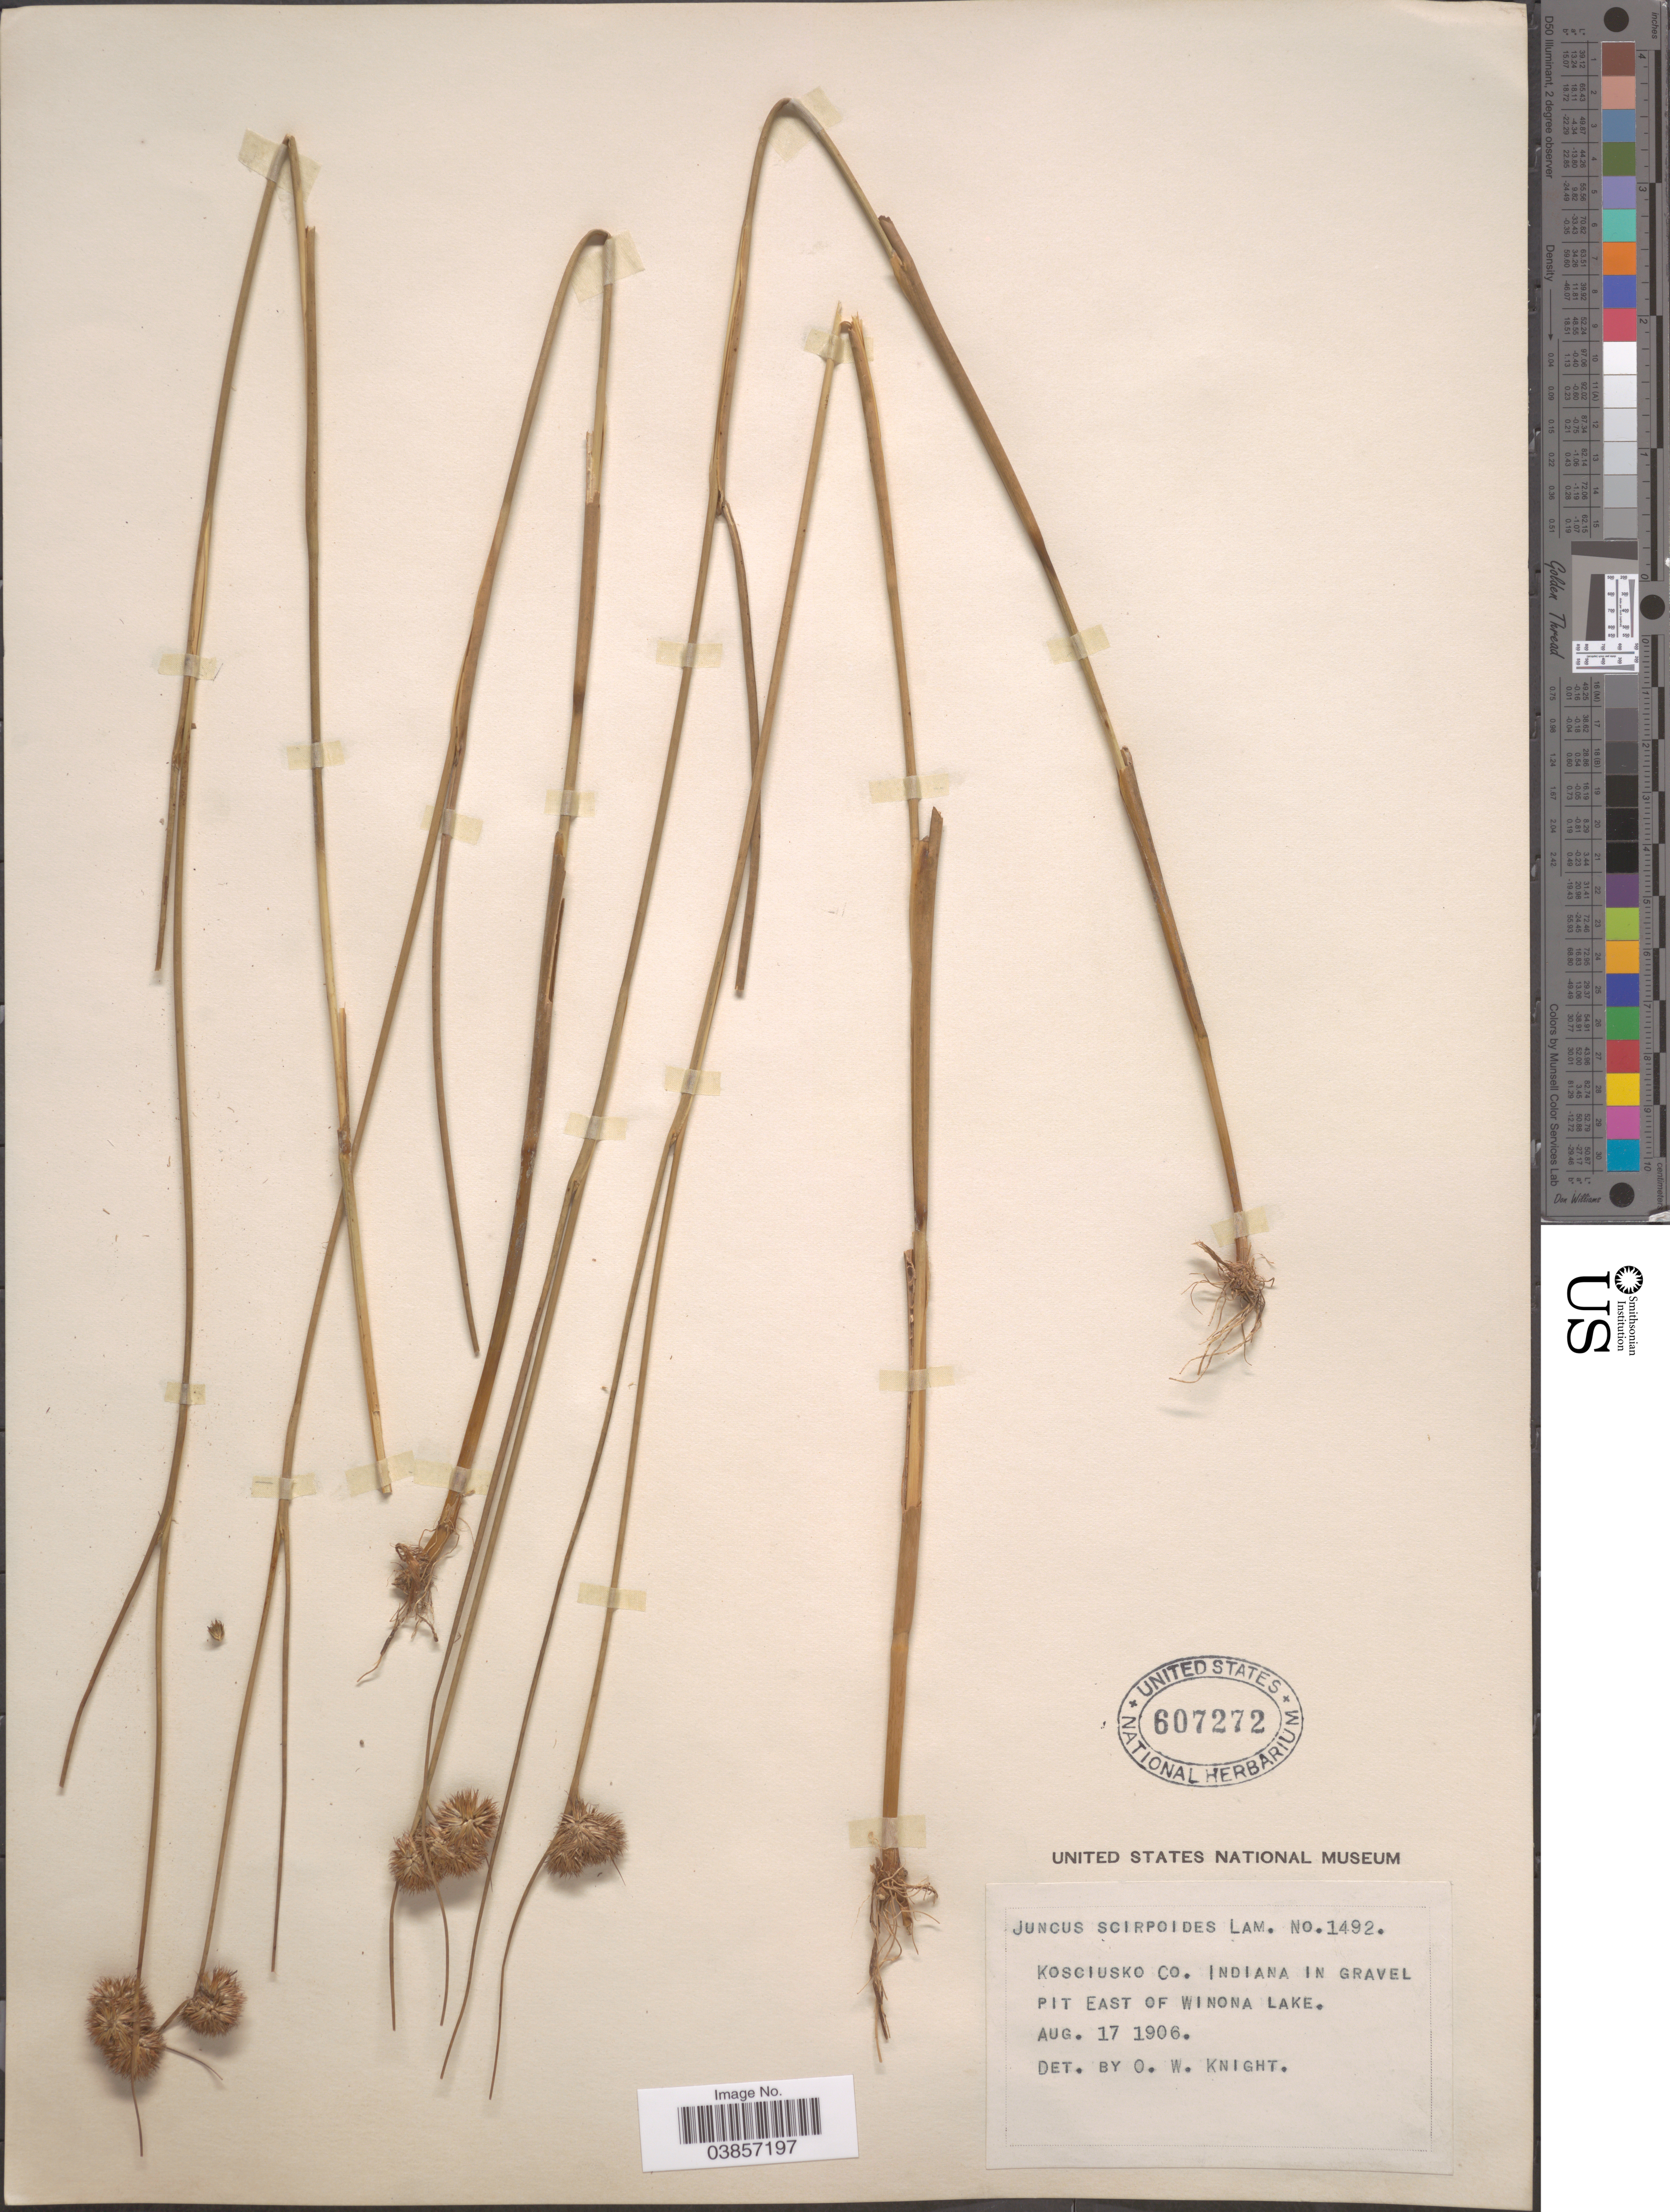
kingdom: Plantae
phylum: Tracheophyta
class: Liliopsida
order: Poales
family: Juncaceae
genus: Juncus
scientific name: Juncus scirpoides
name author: Lam.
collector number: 1492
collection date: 1906-08-17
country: United States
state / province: Indiana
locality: Kosciusko Co. Indiana in gravel pit east of Winona Lake.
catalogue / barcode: US 607272